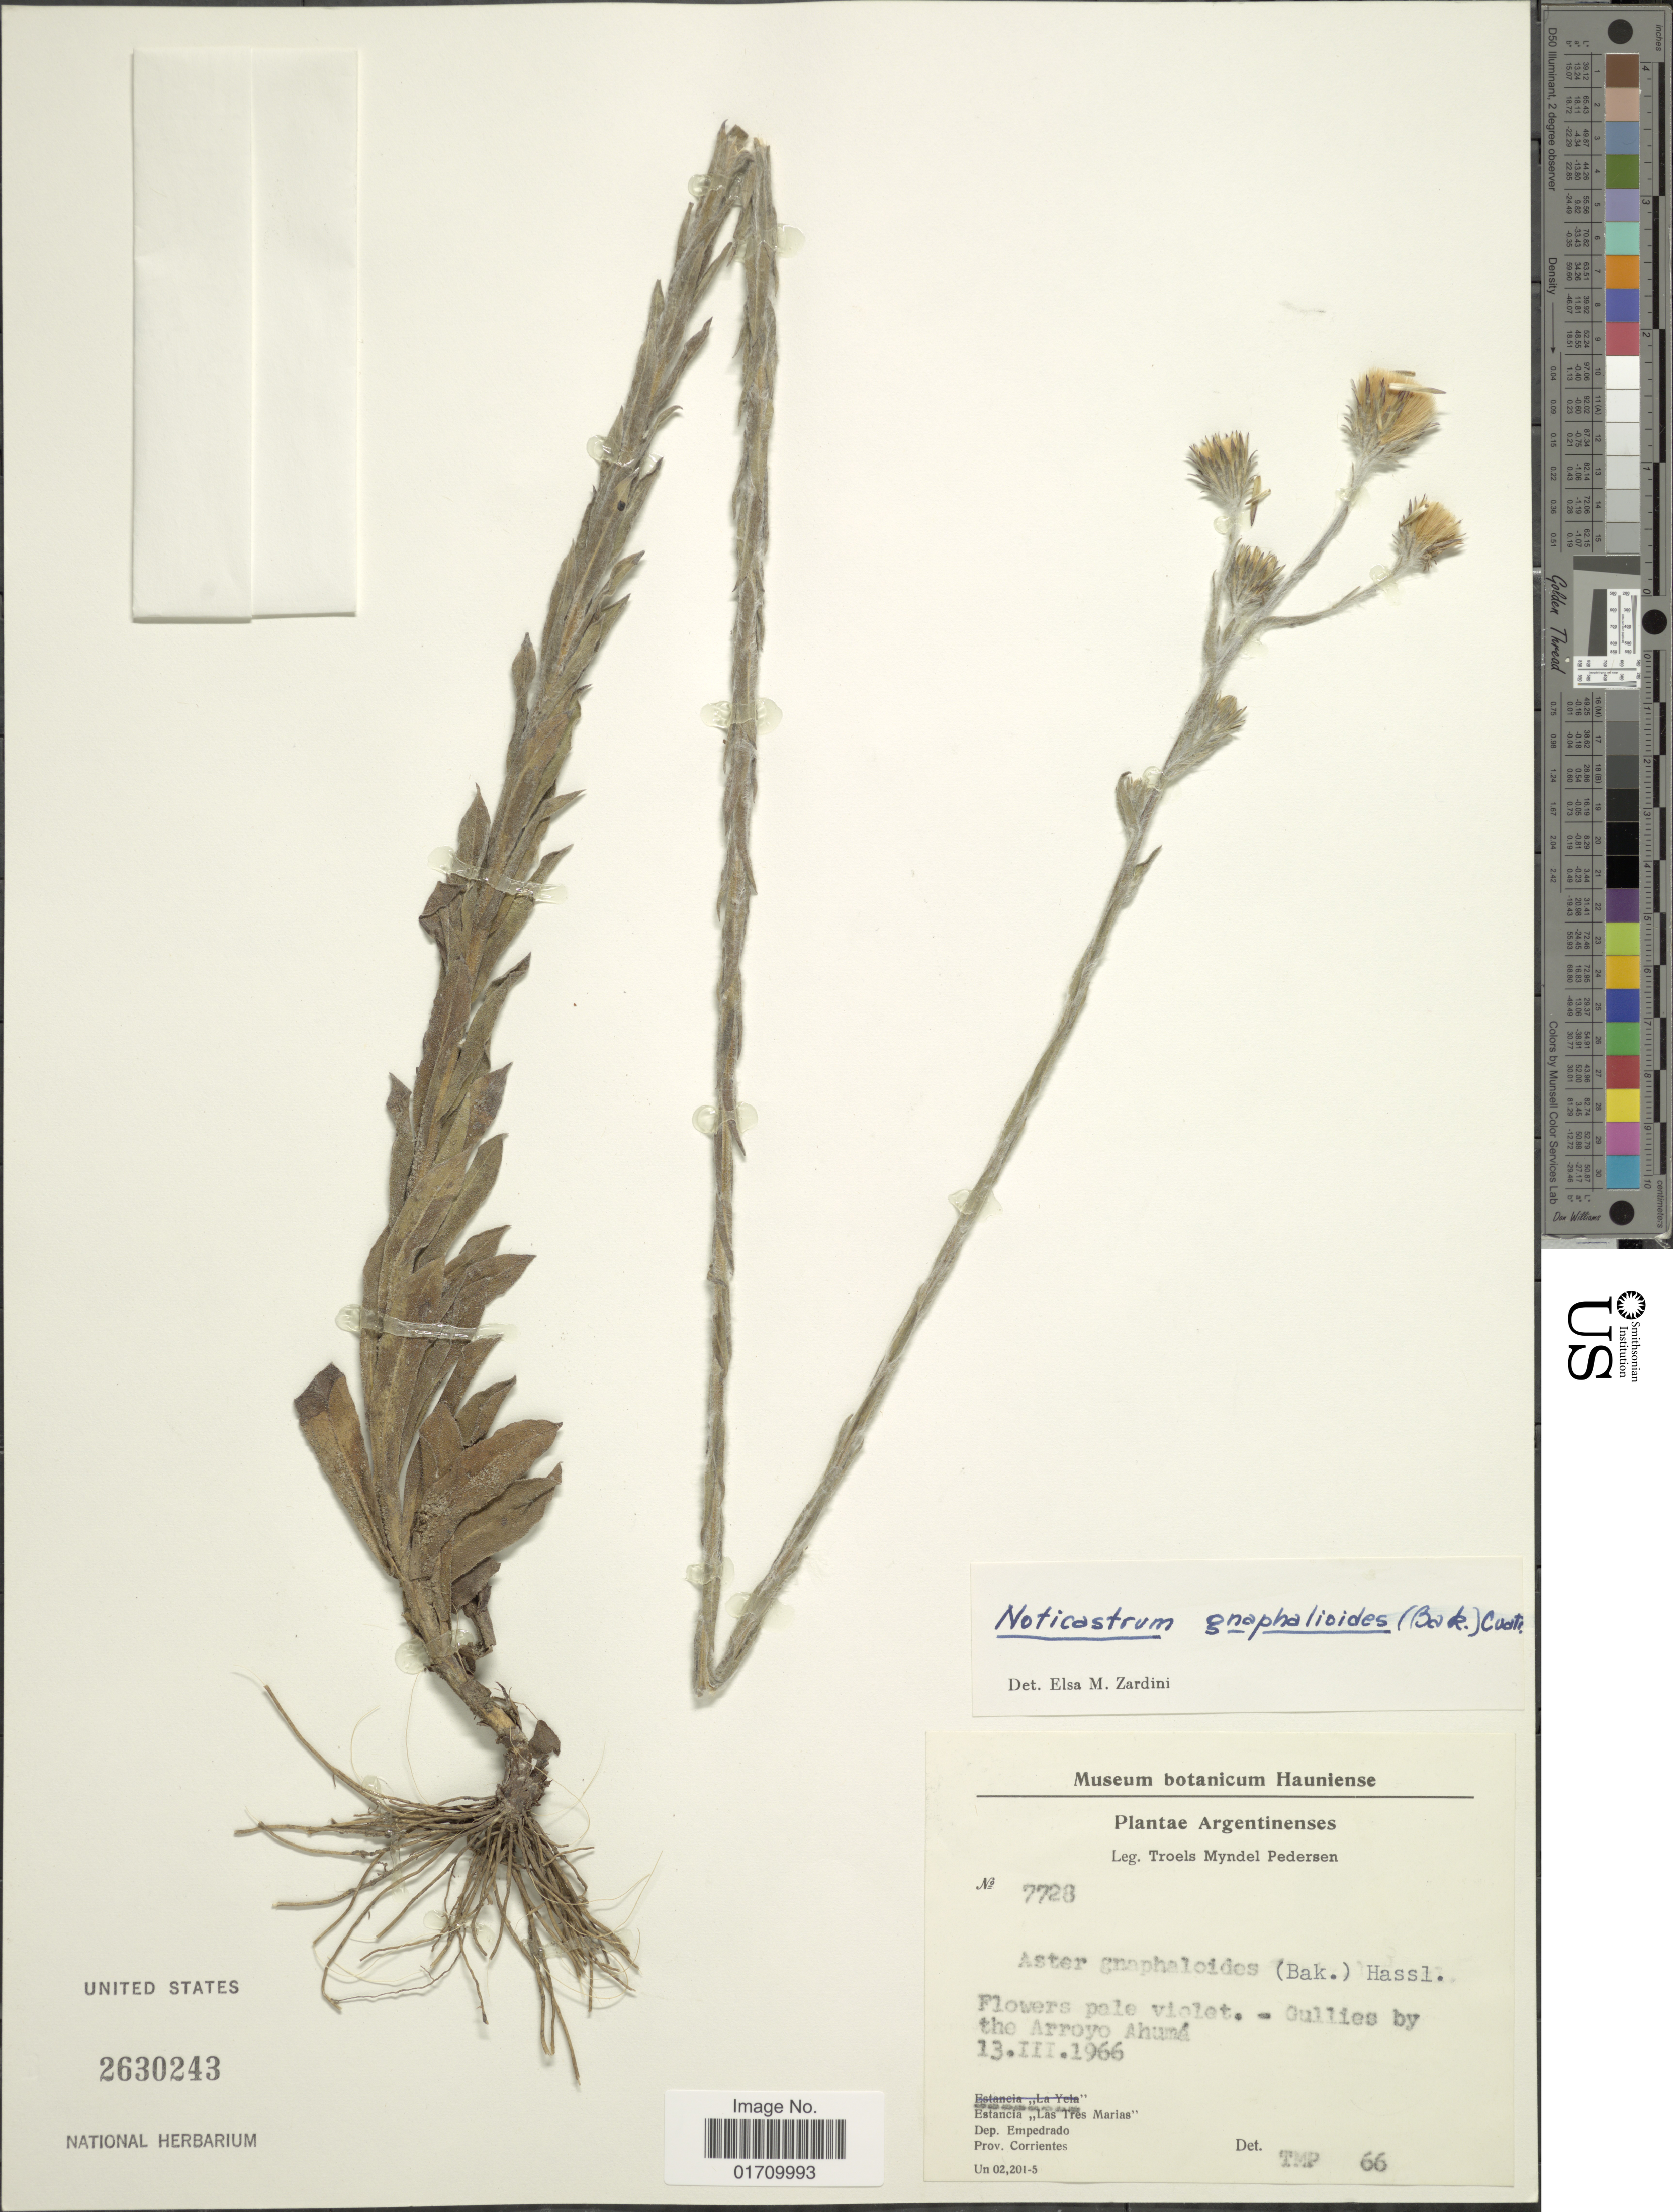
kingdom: Plantae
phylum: Tracheophyta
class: Magnoliopsida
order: Asterales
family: Asteraceae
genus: Noticastrum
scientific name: Noticastrum gnaphalioides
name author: (Baker) Cuatrec.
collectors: T. Pederson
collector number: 7728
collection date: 1966-03-13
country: Argentina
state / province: Corrientes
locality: Estancia Las Tres Marias, Dep. Empedrado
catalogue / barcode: US 2630243